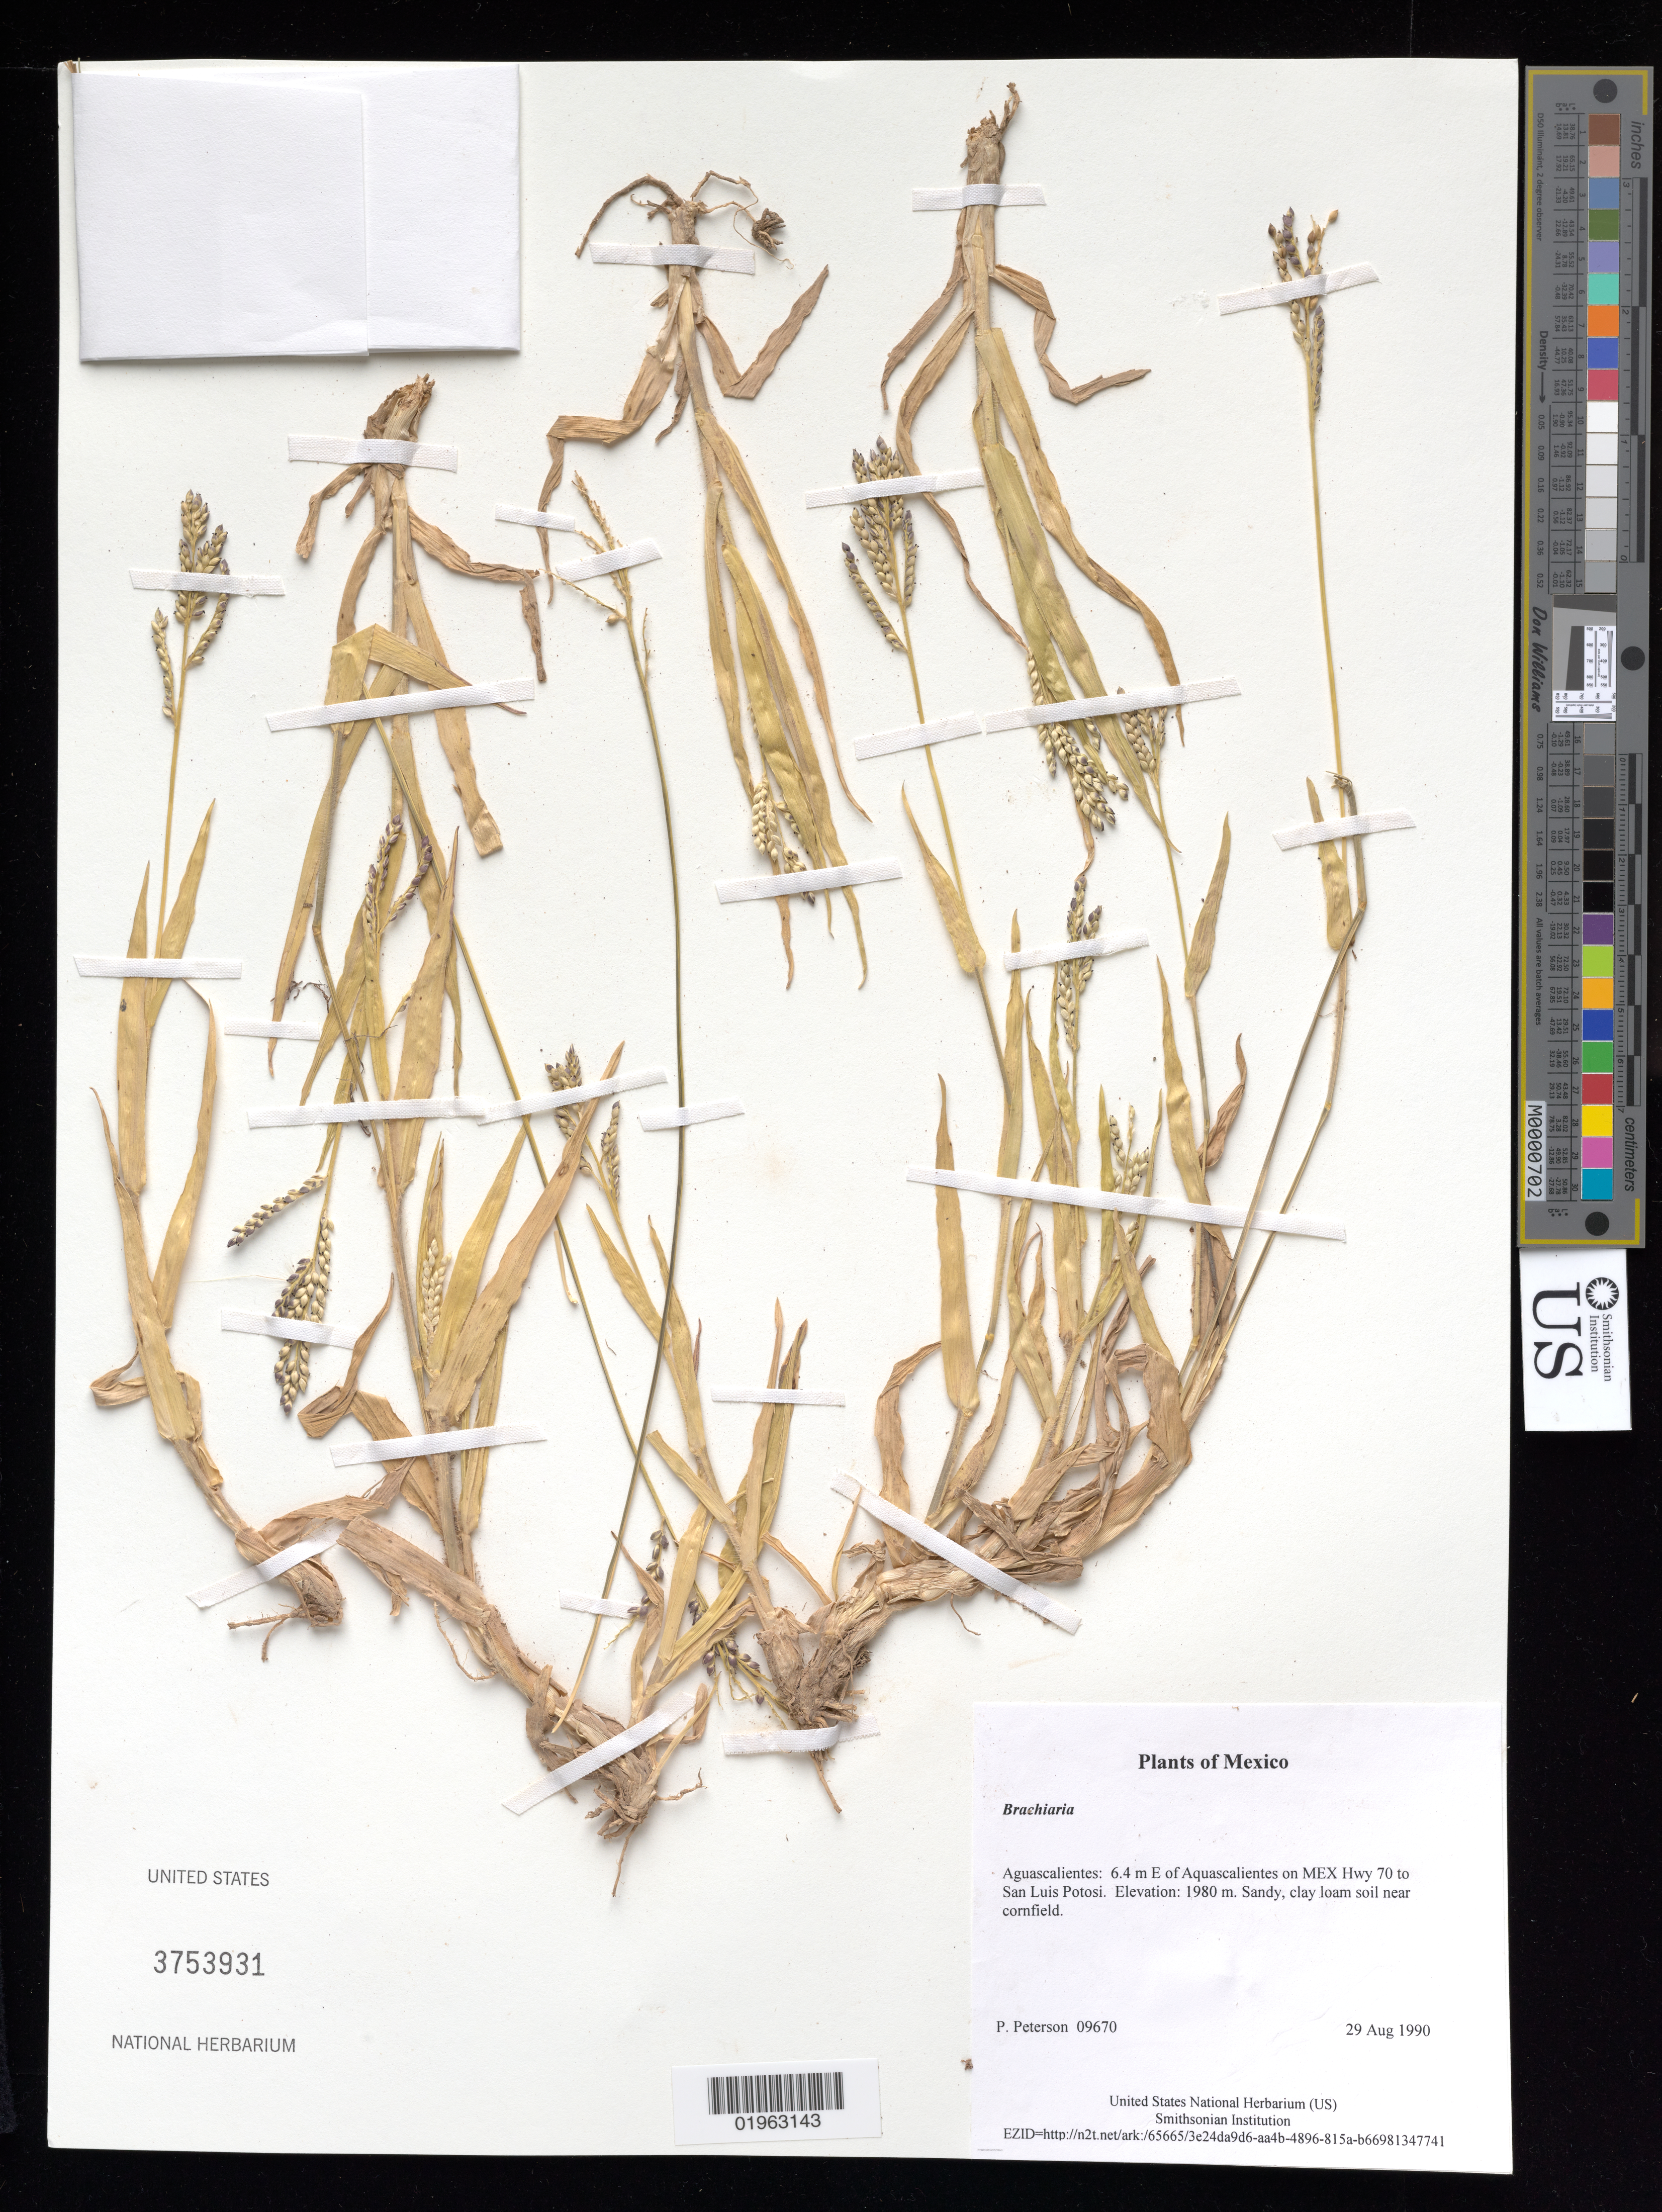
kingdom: Plantae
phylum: Tracheophyta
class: Liliopsida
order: Poales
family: Poaceae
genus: Urochloa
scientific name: Urochloa sp.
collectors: P. M. Peterson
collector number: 09670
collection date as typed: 29 Aug 1990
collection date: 1990-08-29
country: Mexico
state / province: Aguascalientes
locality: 6.4 m E of Aquascalientes on MEX Hwy 70 to San Luis Potosi.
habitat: Sandy, clay loam soil near cornfield.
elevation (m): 1980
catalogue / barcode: US 3753931